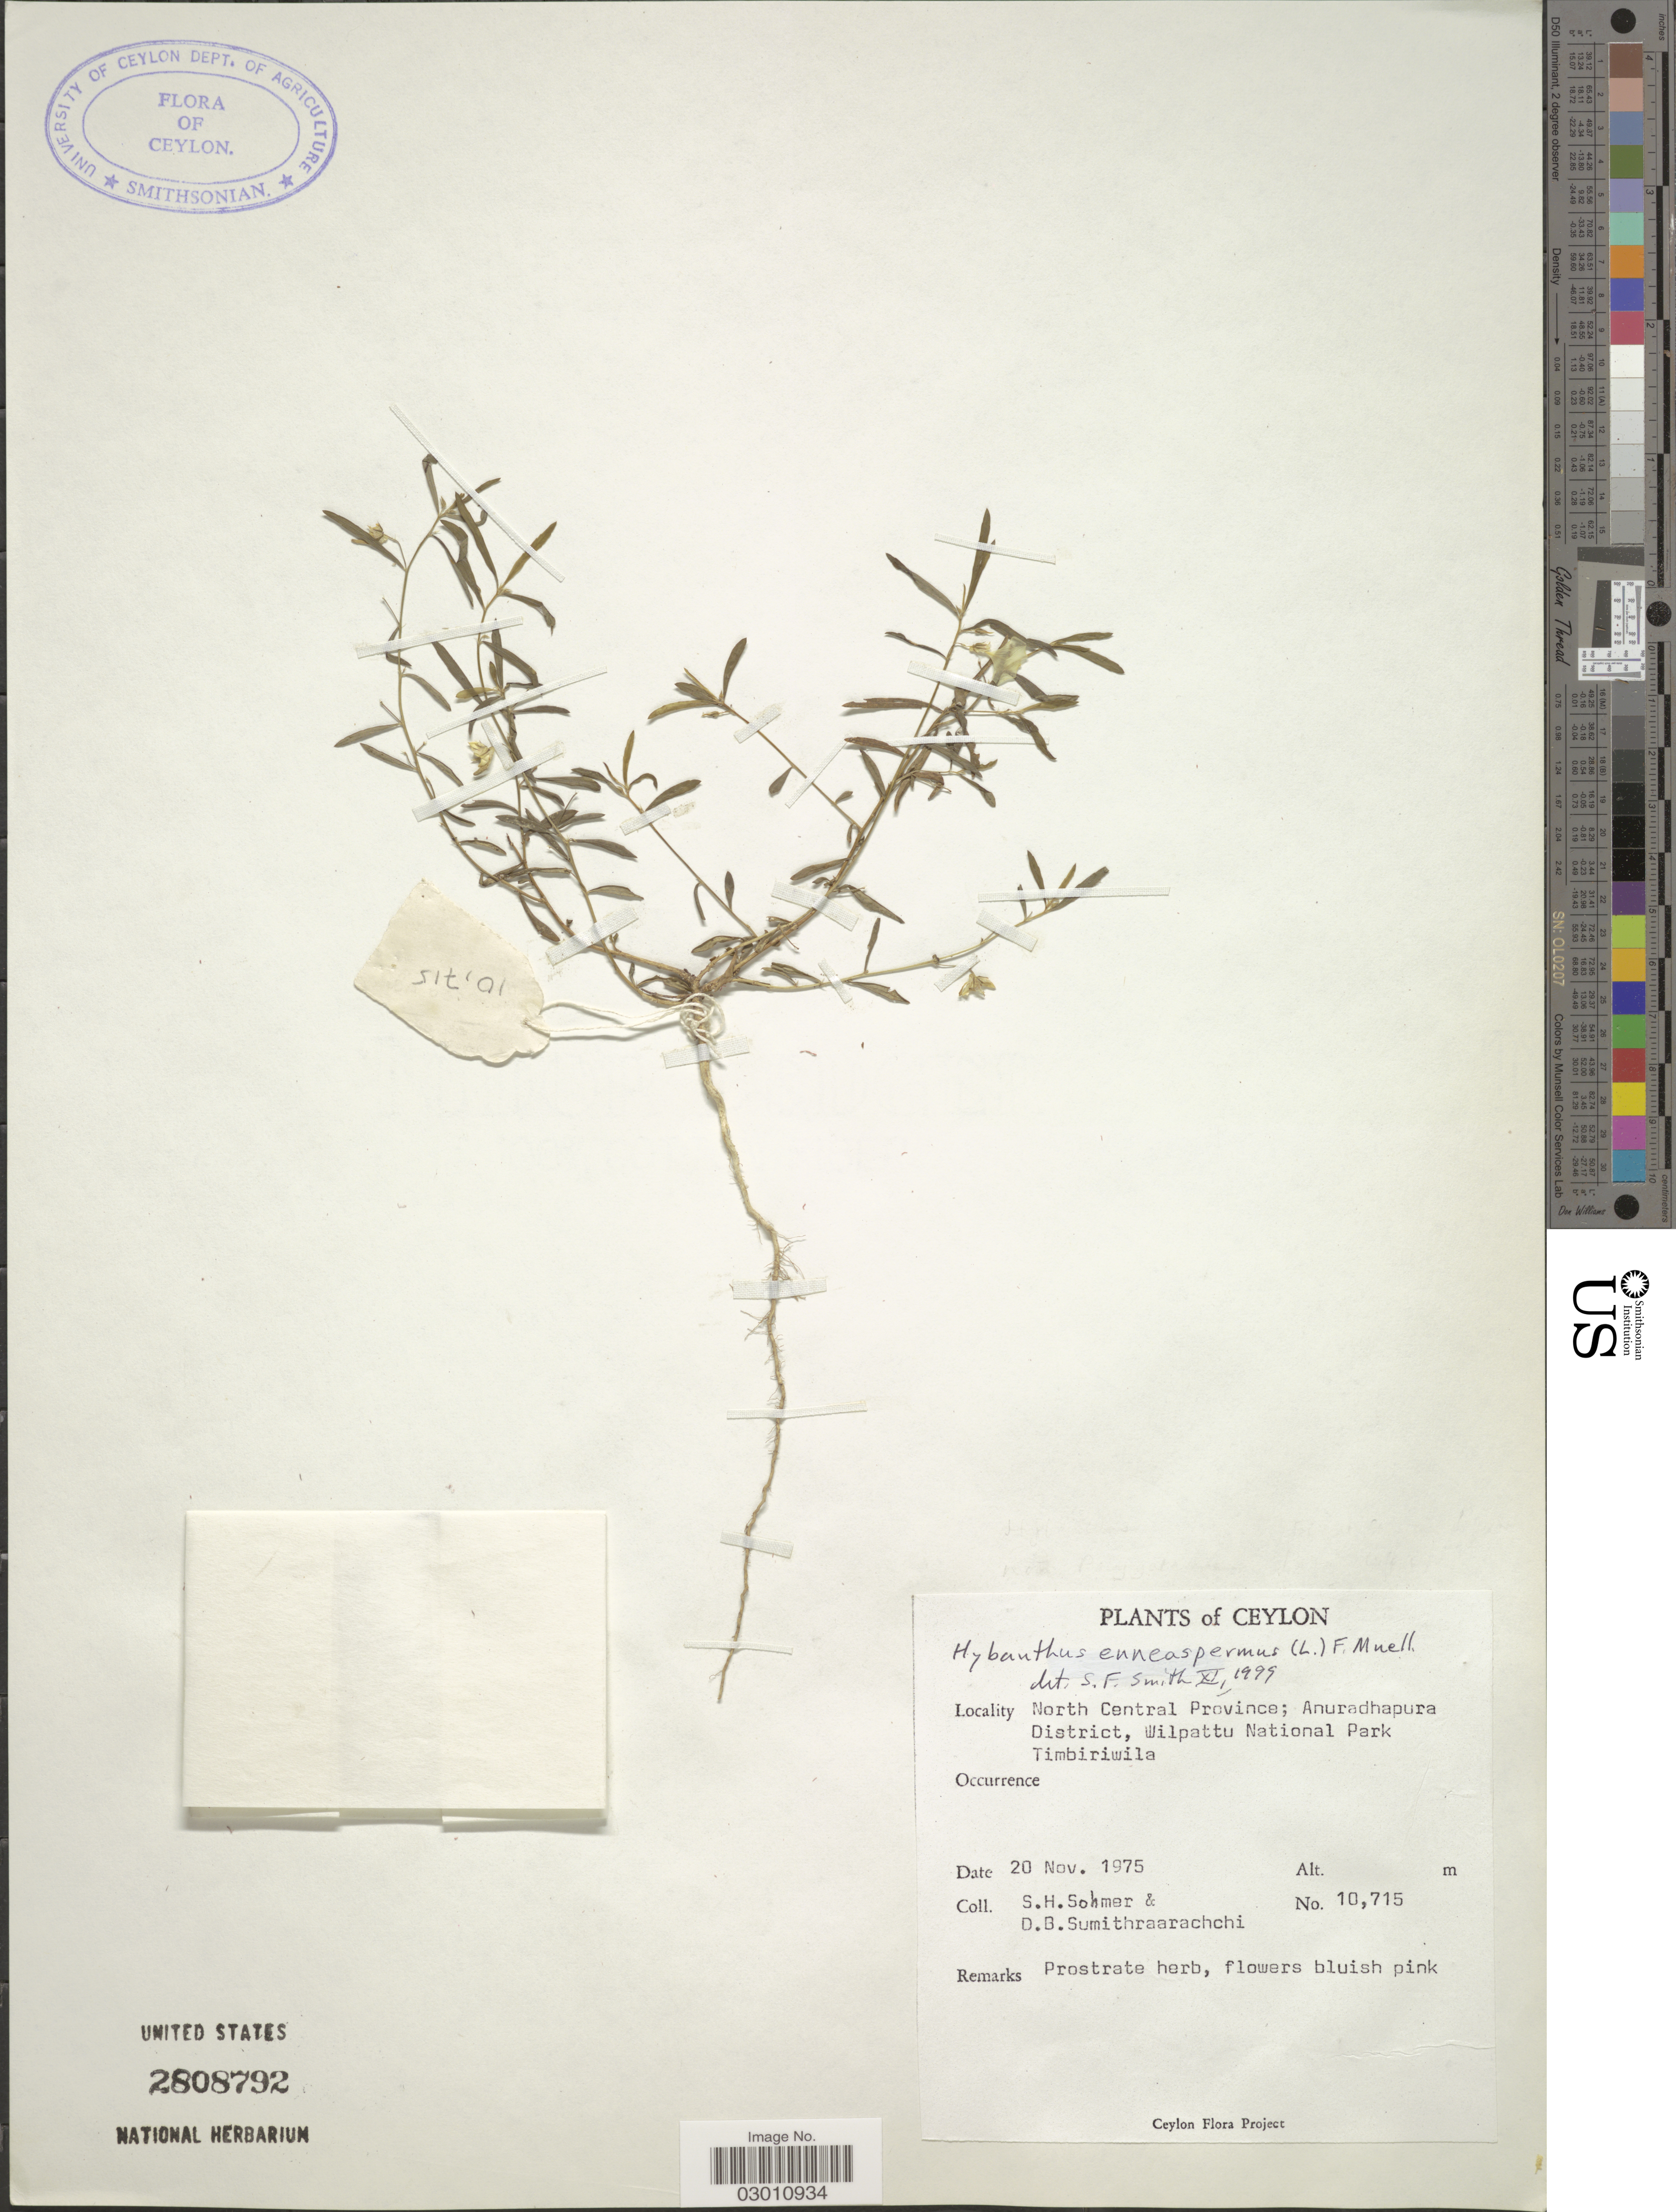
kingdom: Plantae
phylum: Tracheophyta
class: Magnoliopsida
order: Malpighiales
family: Violaceae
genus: Pigea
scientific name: Pigea enneasperma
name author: (L.) P.I. Forst.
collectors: S. H. Sohmer & D. B. Sumithraarachchi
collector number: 10715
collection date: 1975-11-20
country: Sri Lanka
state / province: North Central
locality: Ceylon. North Central Province; Anuradhapura District, Wilpattu National Park Timbiriwila.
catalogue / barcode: US 2808792